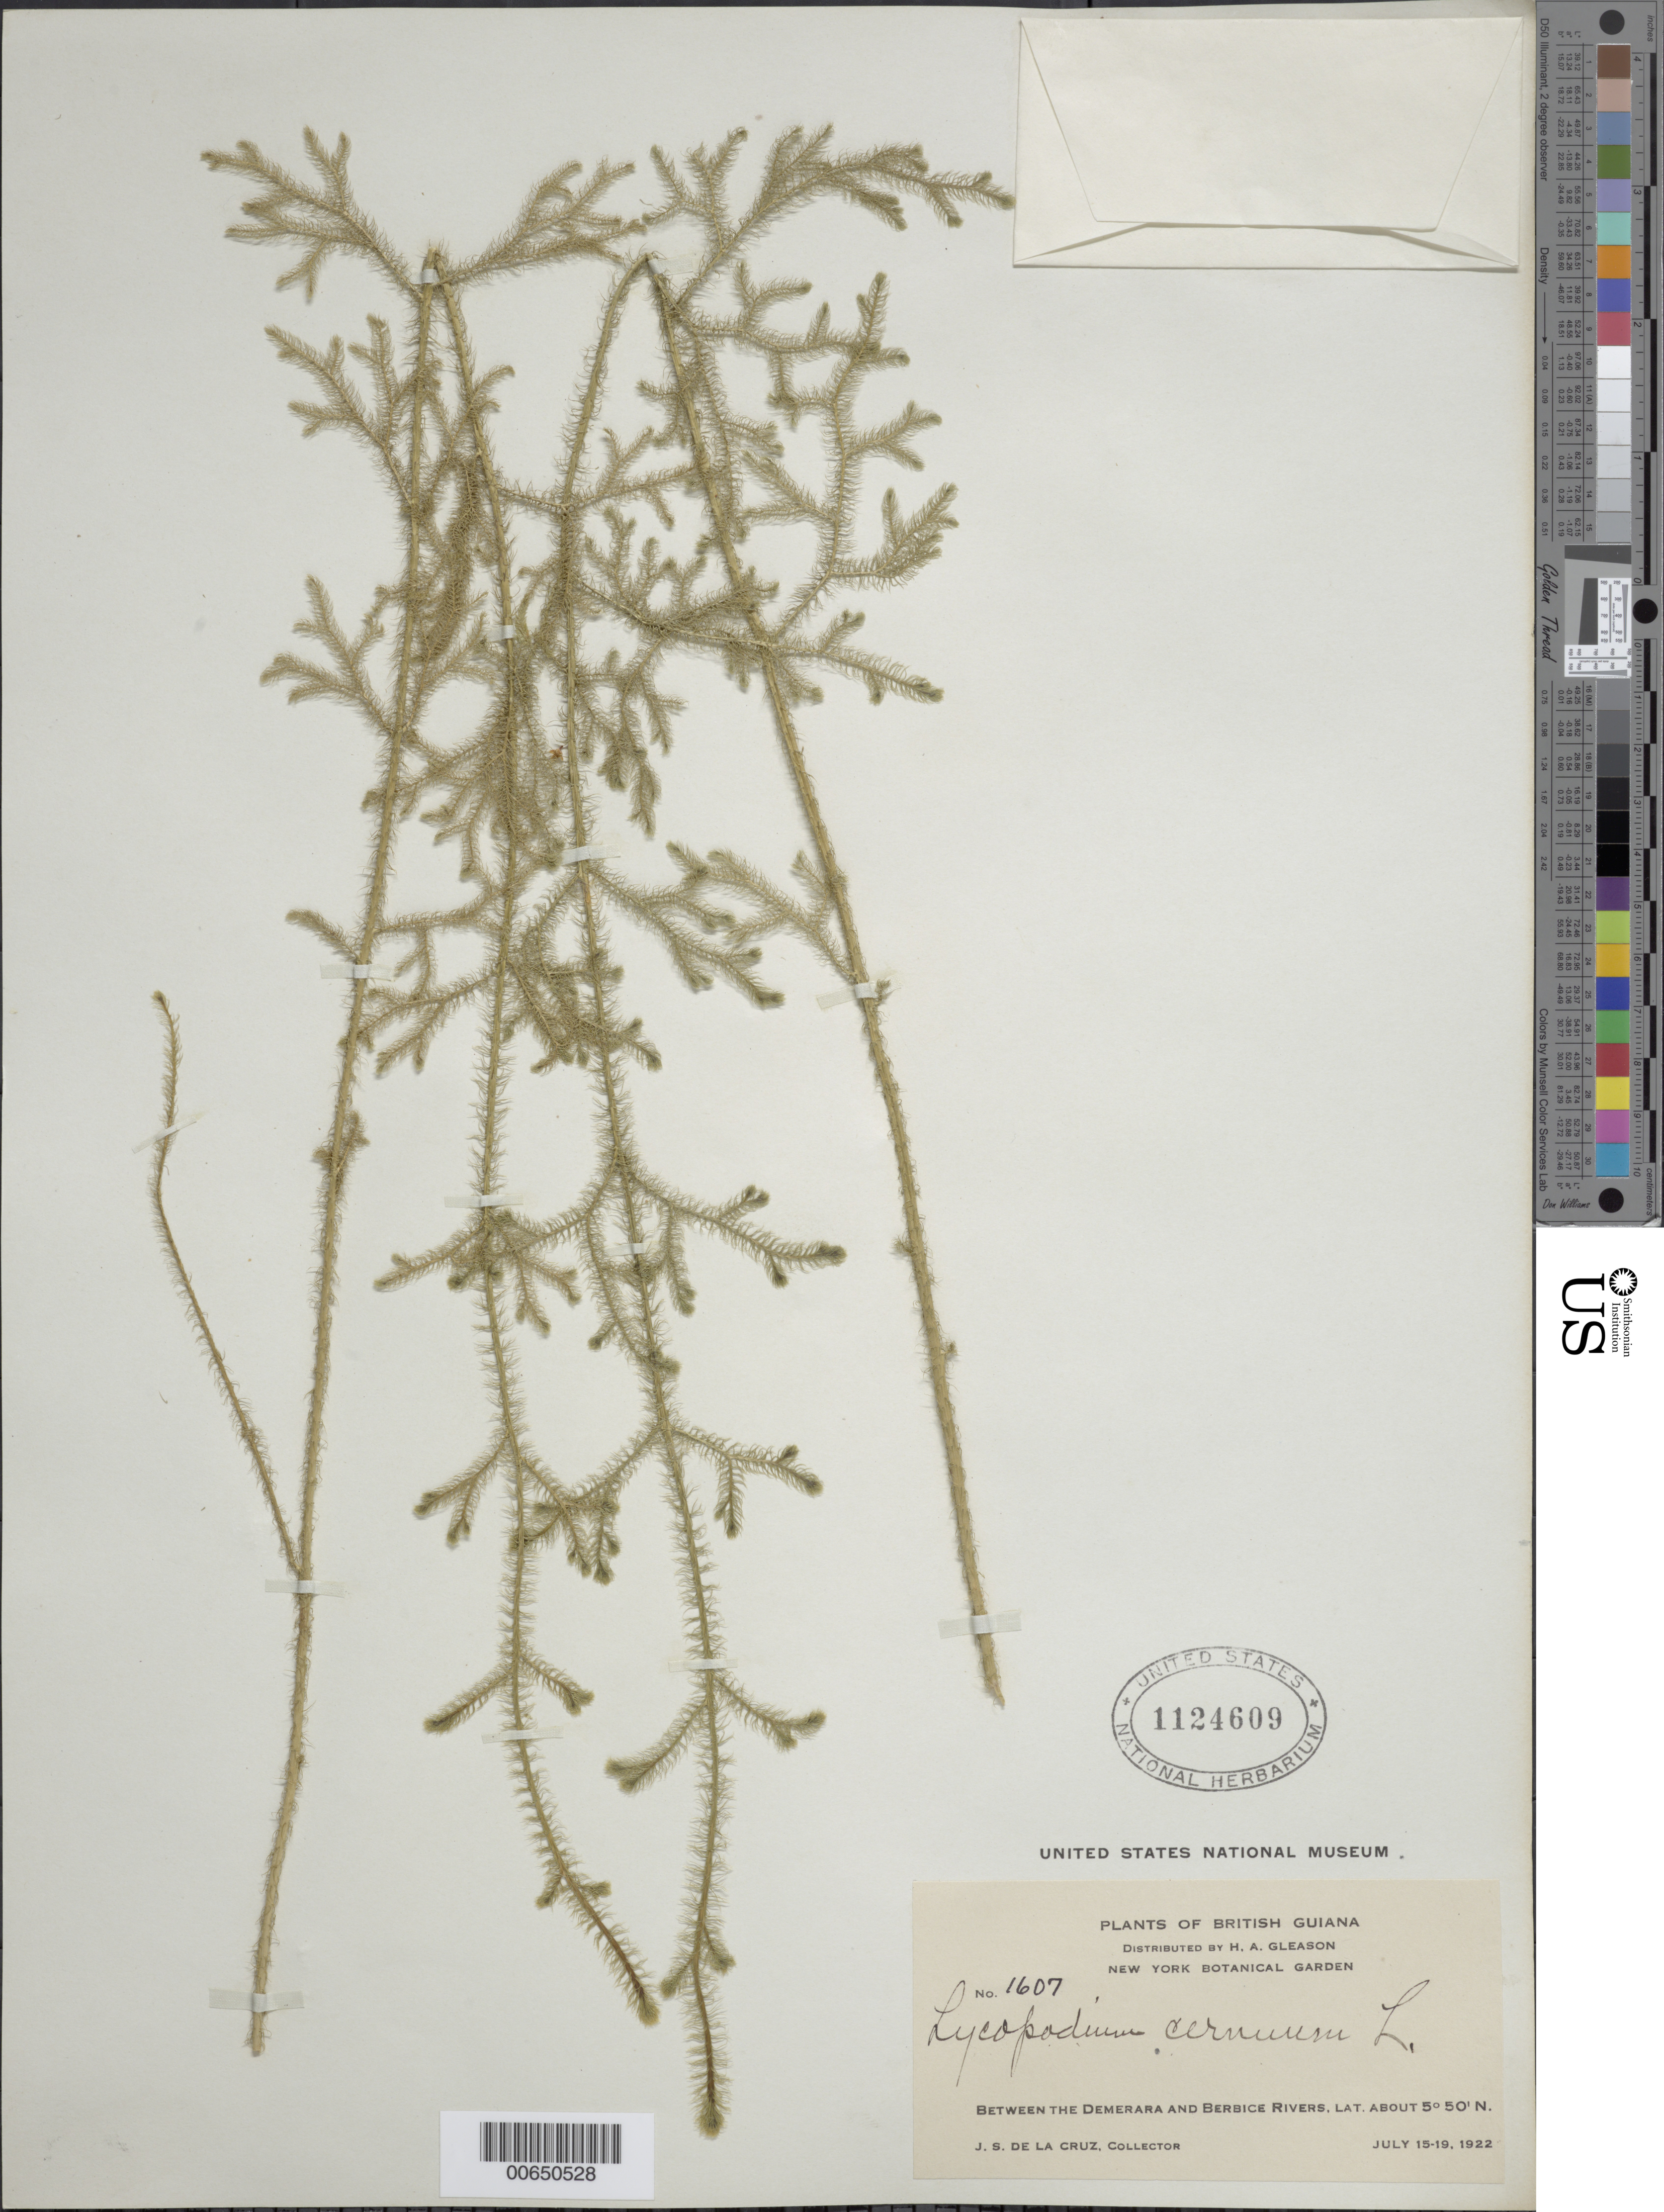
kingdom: Plantae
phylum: Tracheophyta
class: Lycopodiopsida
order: Lycopodiales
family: Lycopodiaceae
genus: Palhinhaea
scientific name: Palhinhaea cernua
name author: (L.) Vasc. & Franco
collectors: J. S. de la Cruz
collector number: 1607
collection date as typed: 15-Jul-22 to 19-Jul-22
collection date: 1922-07-15/1922-07-19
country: Guyana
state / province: U. Demerara-Berbice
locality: Demerara River to the Berbice River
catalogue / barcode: US 1124609